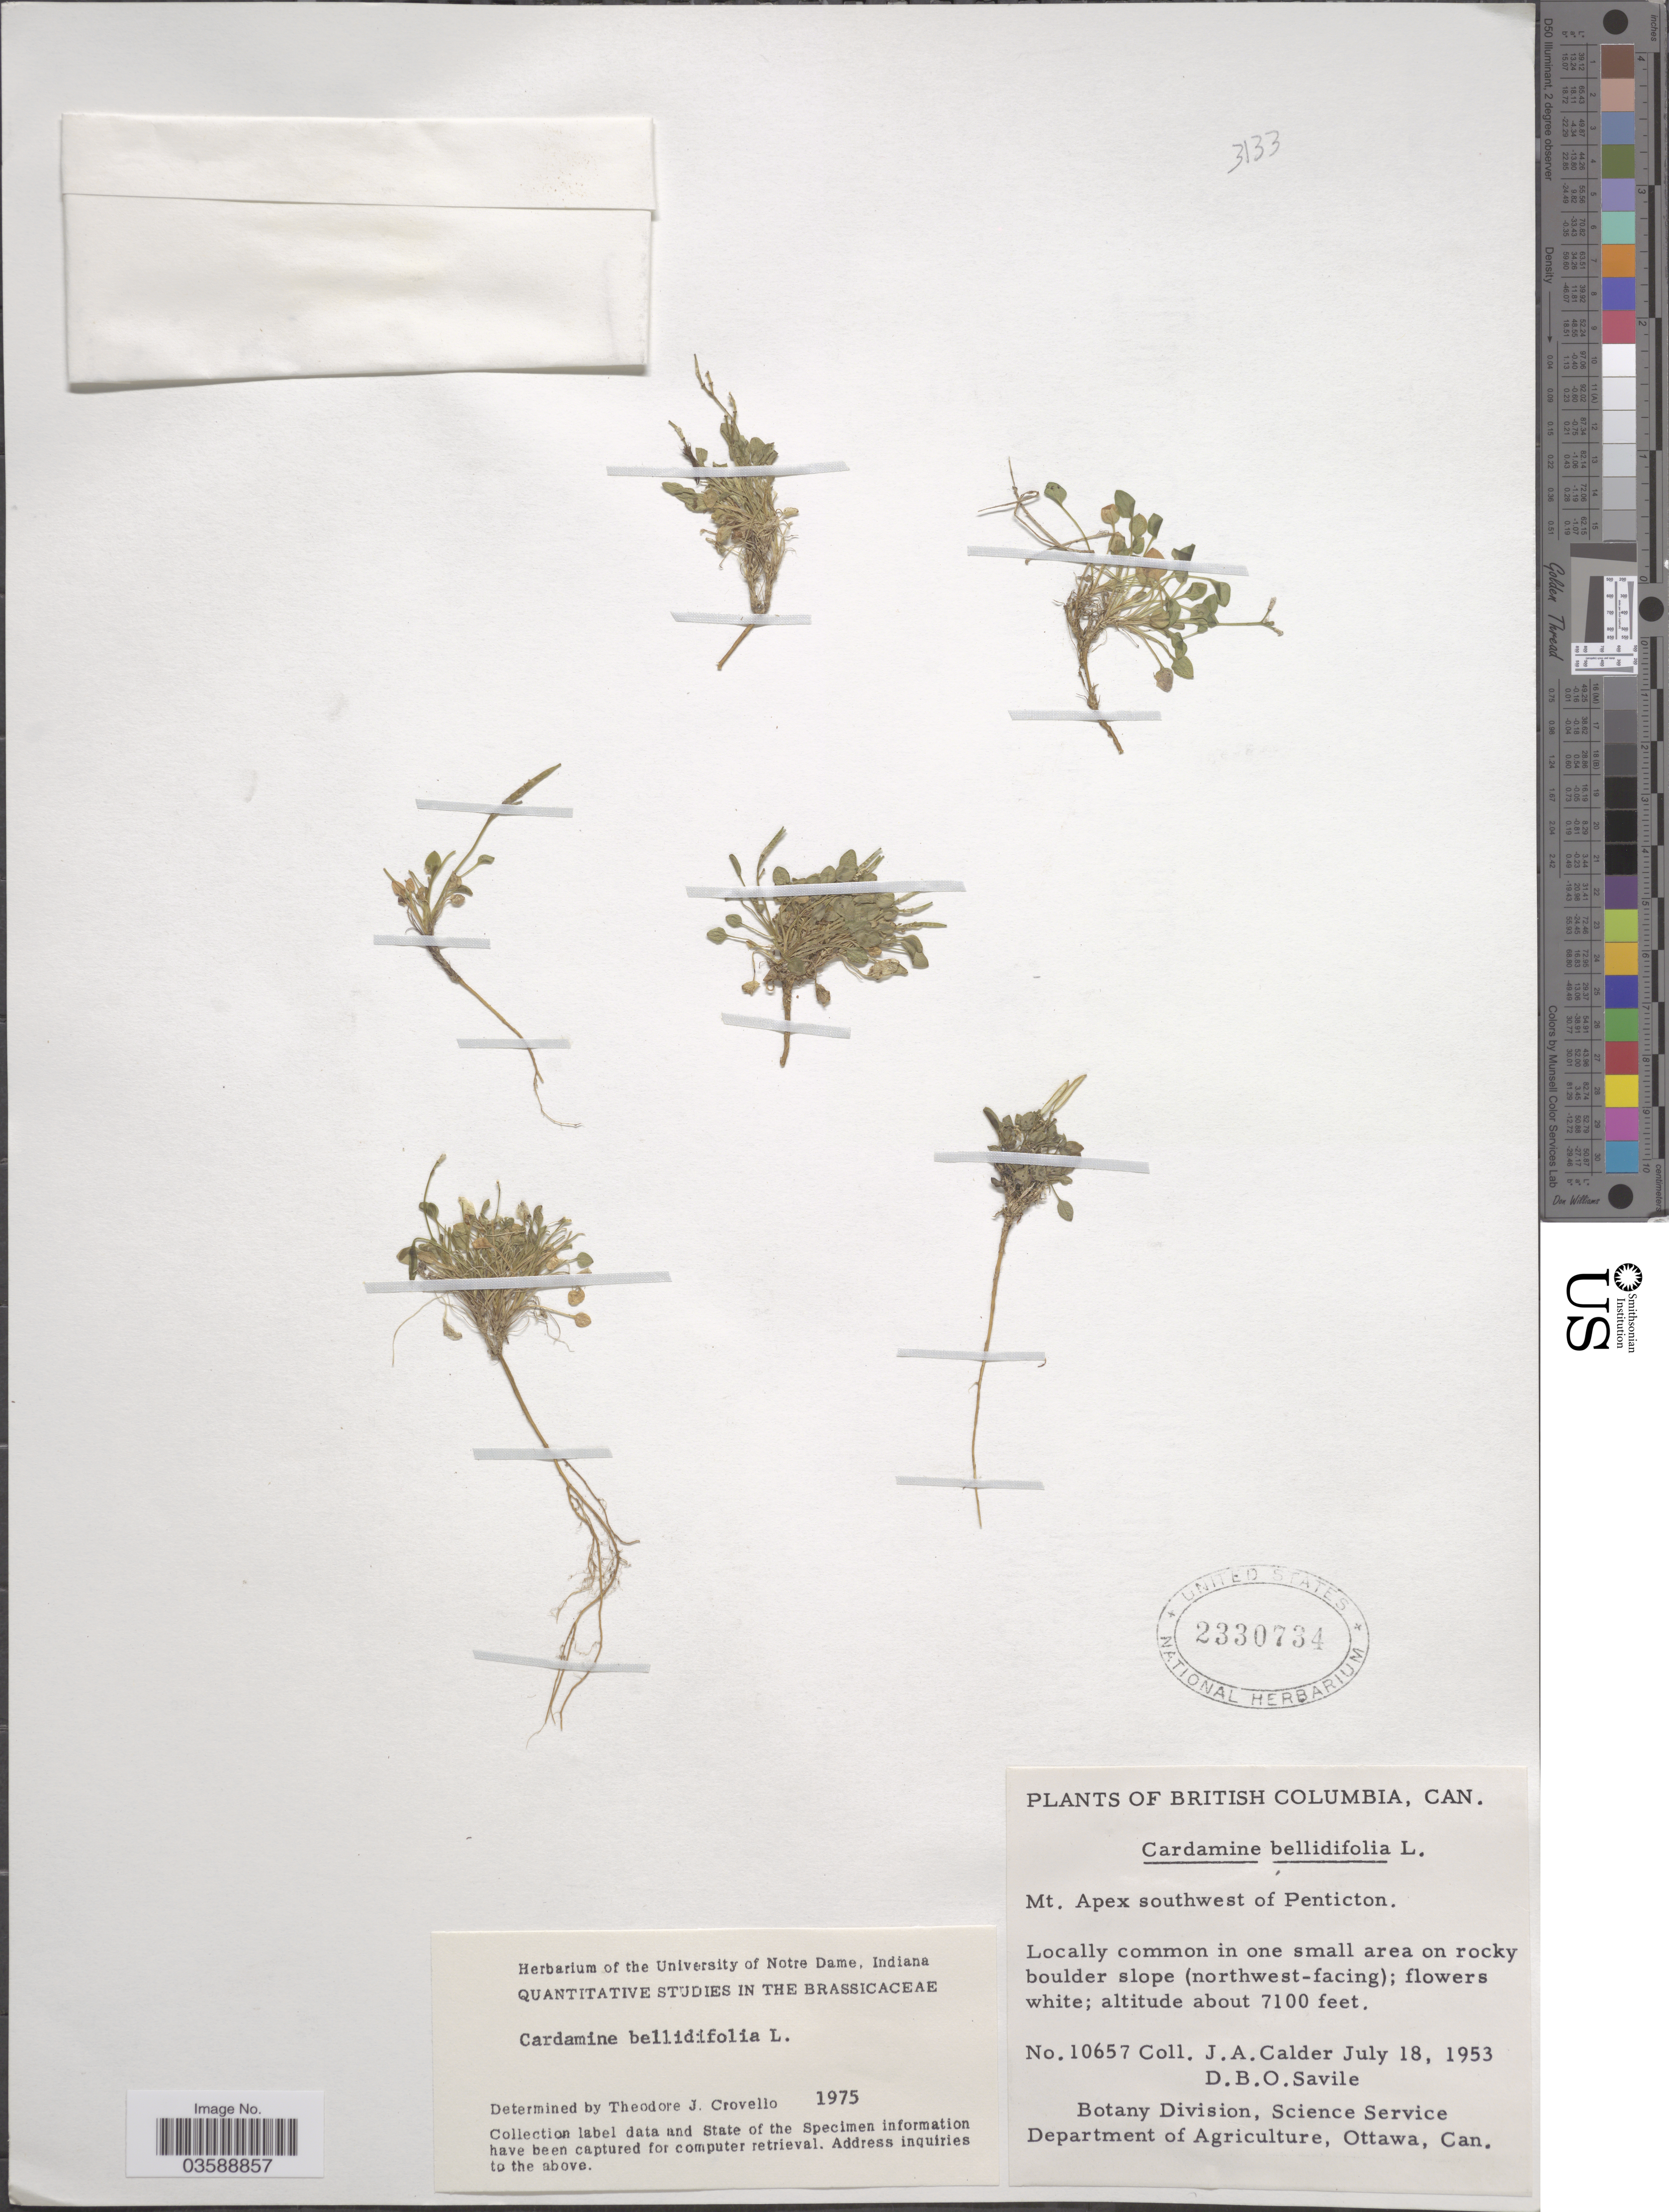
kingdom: Plantae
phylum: Tracheophyta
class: Magnoliopsida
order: Brassicales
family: Brassicaceae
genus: Cardamine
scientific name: Cardamine bellidifolia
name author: L.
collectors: J. A. Calder & D. Savile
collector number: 10657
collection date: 1953-07-18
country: Canada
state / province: British Columbia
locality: Mt. Apex soutwest of Penticton.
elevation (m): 2164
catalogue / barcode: US 2330734